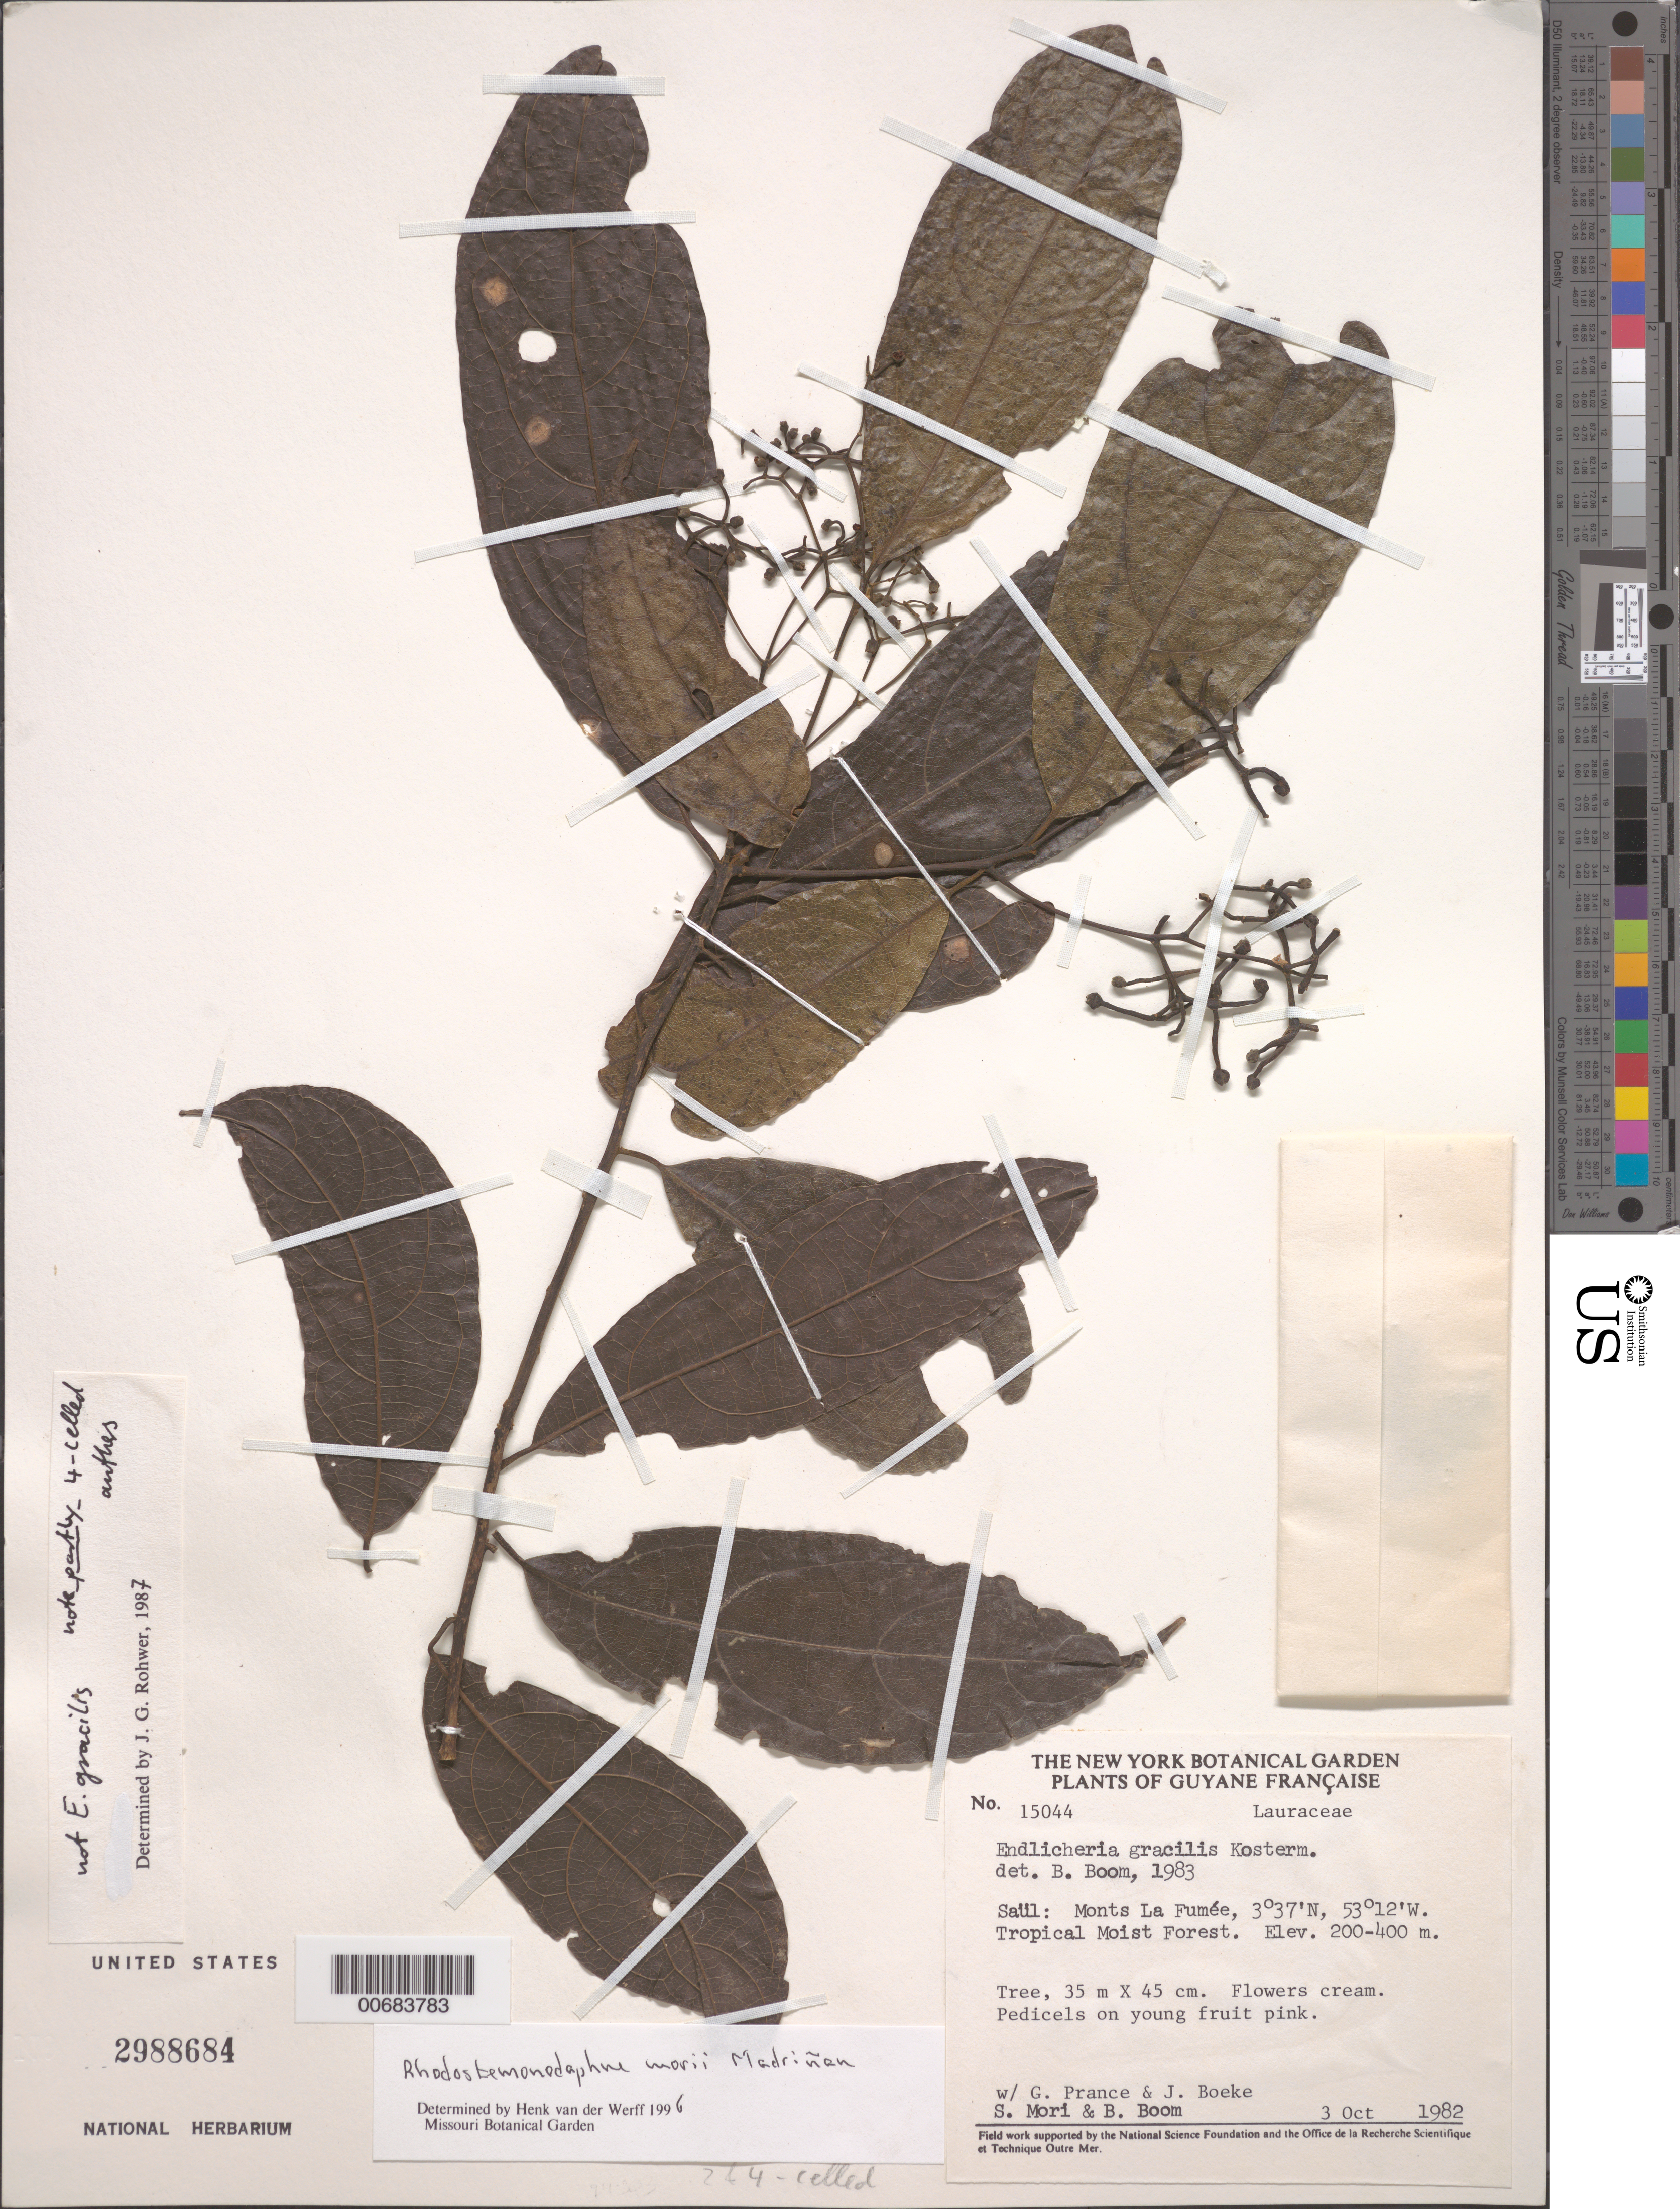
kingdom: Plantae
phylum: Tracheophyta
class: Magnoliopsida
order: Laurales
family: Lauraceae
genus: Rhodostemonodaphne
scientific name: Rhodostemonodaphne morii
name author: Madriñán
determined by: van der Werff, H., (MO), Missouri Botanical Garden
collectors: S. Mori, B. M. Boom, G. T. Prance & J. D. Boeke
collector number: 15044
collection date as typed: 3-Oct-82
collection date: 1982-10-03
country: French Guiana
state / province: Saint-Laurent-du-Maroni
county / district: Saül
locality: Saül, Monts La Fumée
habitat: Tropical moist forest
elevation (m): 200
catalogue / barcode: US 2988684